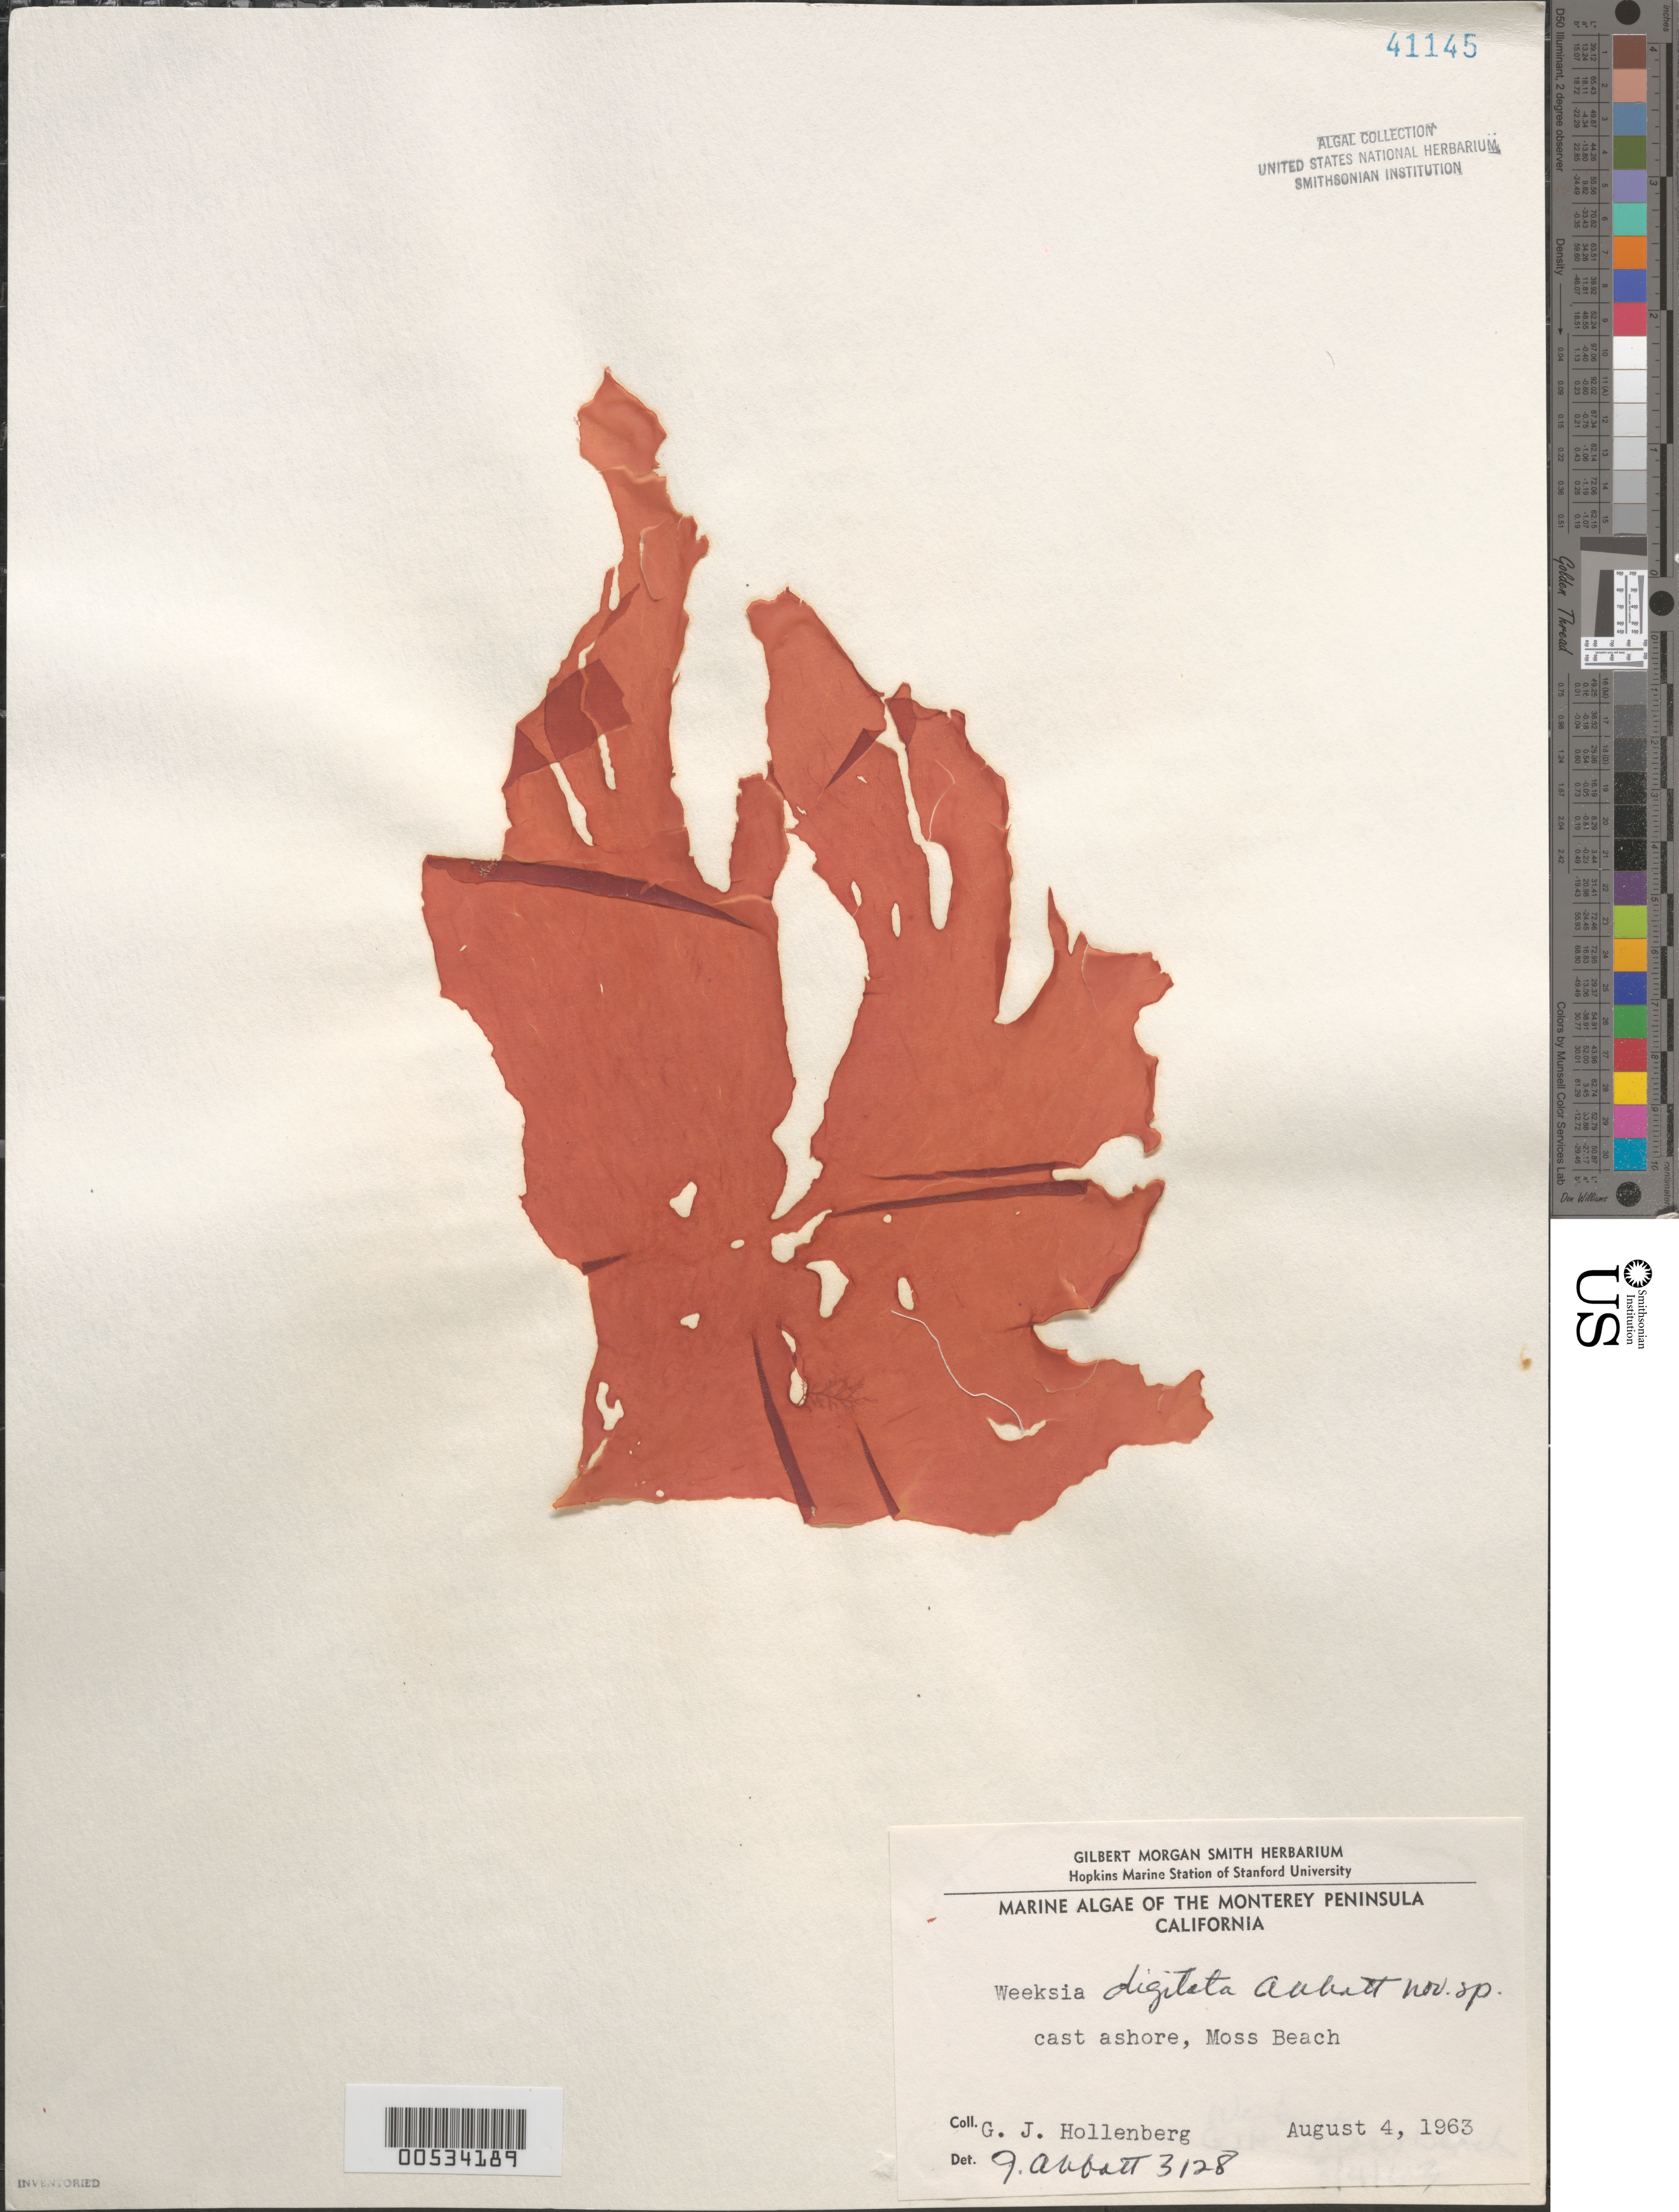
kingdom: Plantae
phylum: Rhodophyta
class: Florideophyceae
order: Gigartinales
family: Dumontiaceae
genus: Weeksia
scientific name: Weeksia digitata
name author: I.A. Abbott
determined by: Abbott, Isabella A.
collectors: G. Hollenberg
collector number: IAA 3128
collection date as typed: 04 Aug 1963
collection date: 1963-08-04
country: United States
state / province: California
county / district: Monterey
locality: Moss Beach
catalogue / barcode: US 41145